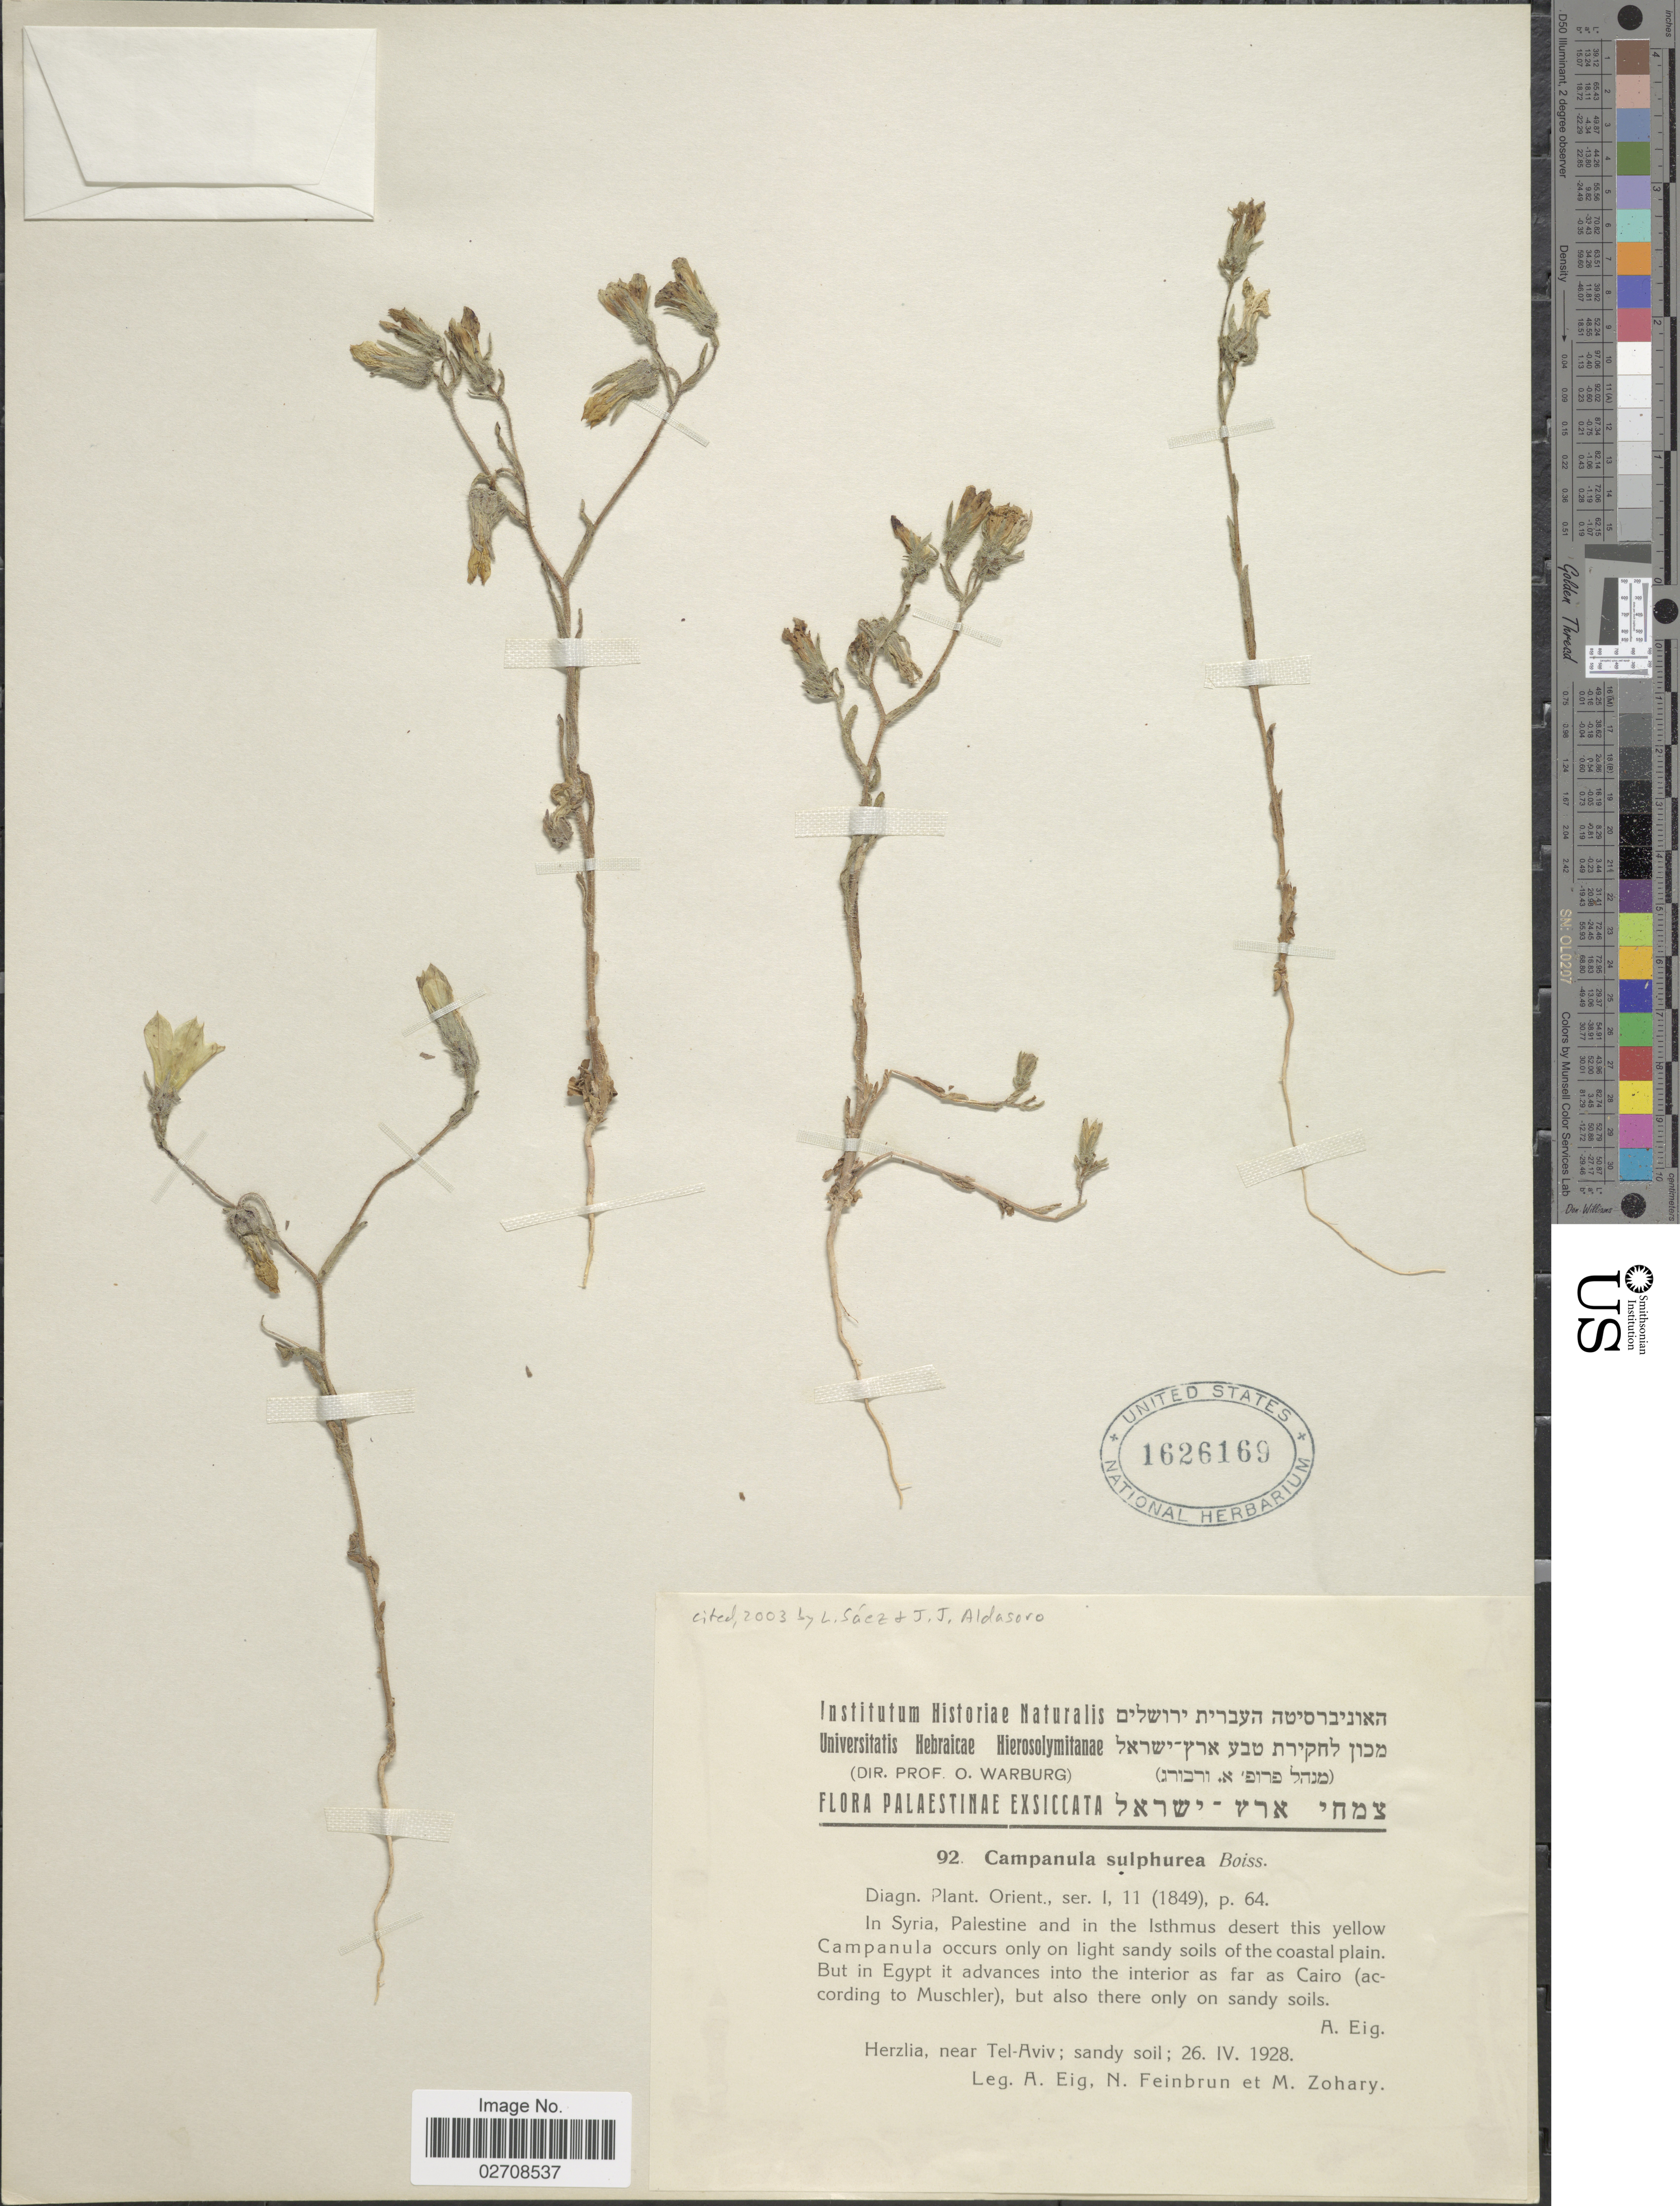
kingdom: Plantae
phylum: Tracheophyta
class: Magnoliopsida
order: Asterales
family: Campanulaceae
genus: Campanula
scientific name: Campanula sulphurea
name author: Boiss.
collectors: A. Eig, N. Feinbrun & M. Zohary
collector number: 92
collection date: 1928-04-26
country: Israel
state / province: Tel Aviv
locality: In Syria, Palestine and in the Isthmus desert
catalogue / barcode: US 1626169